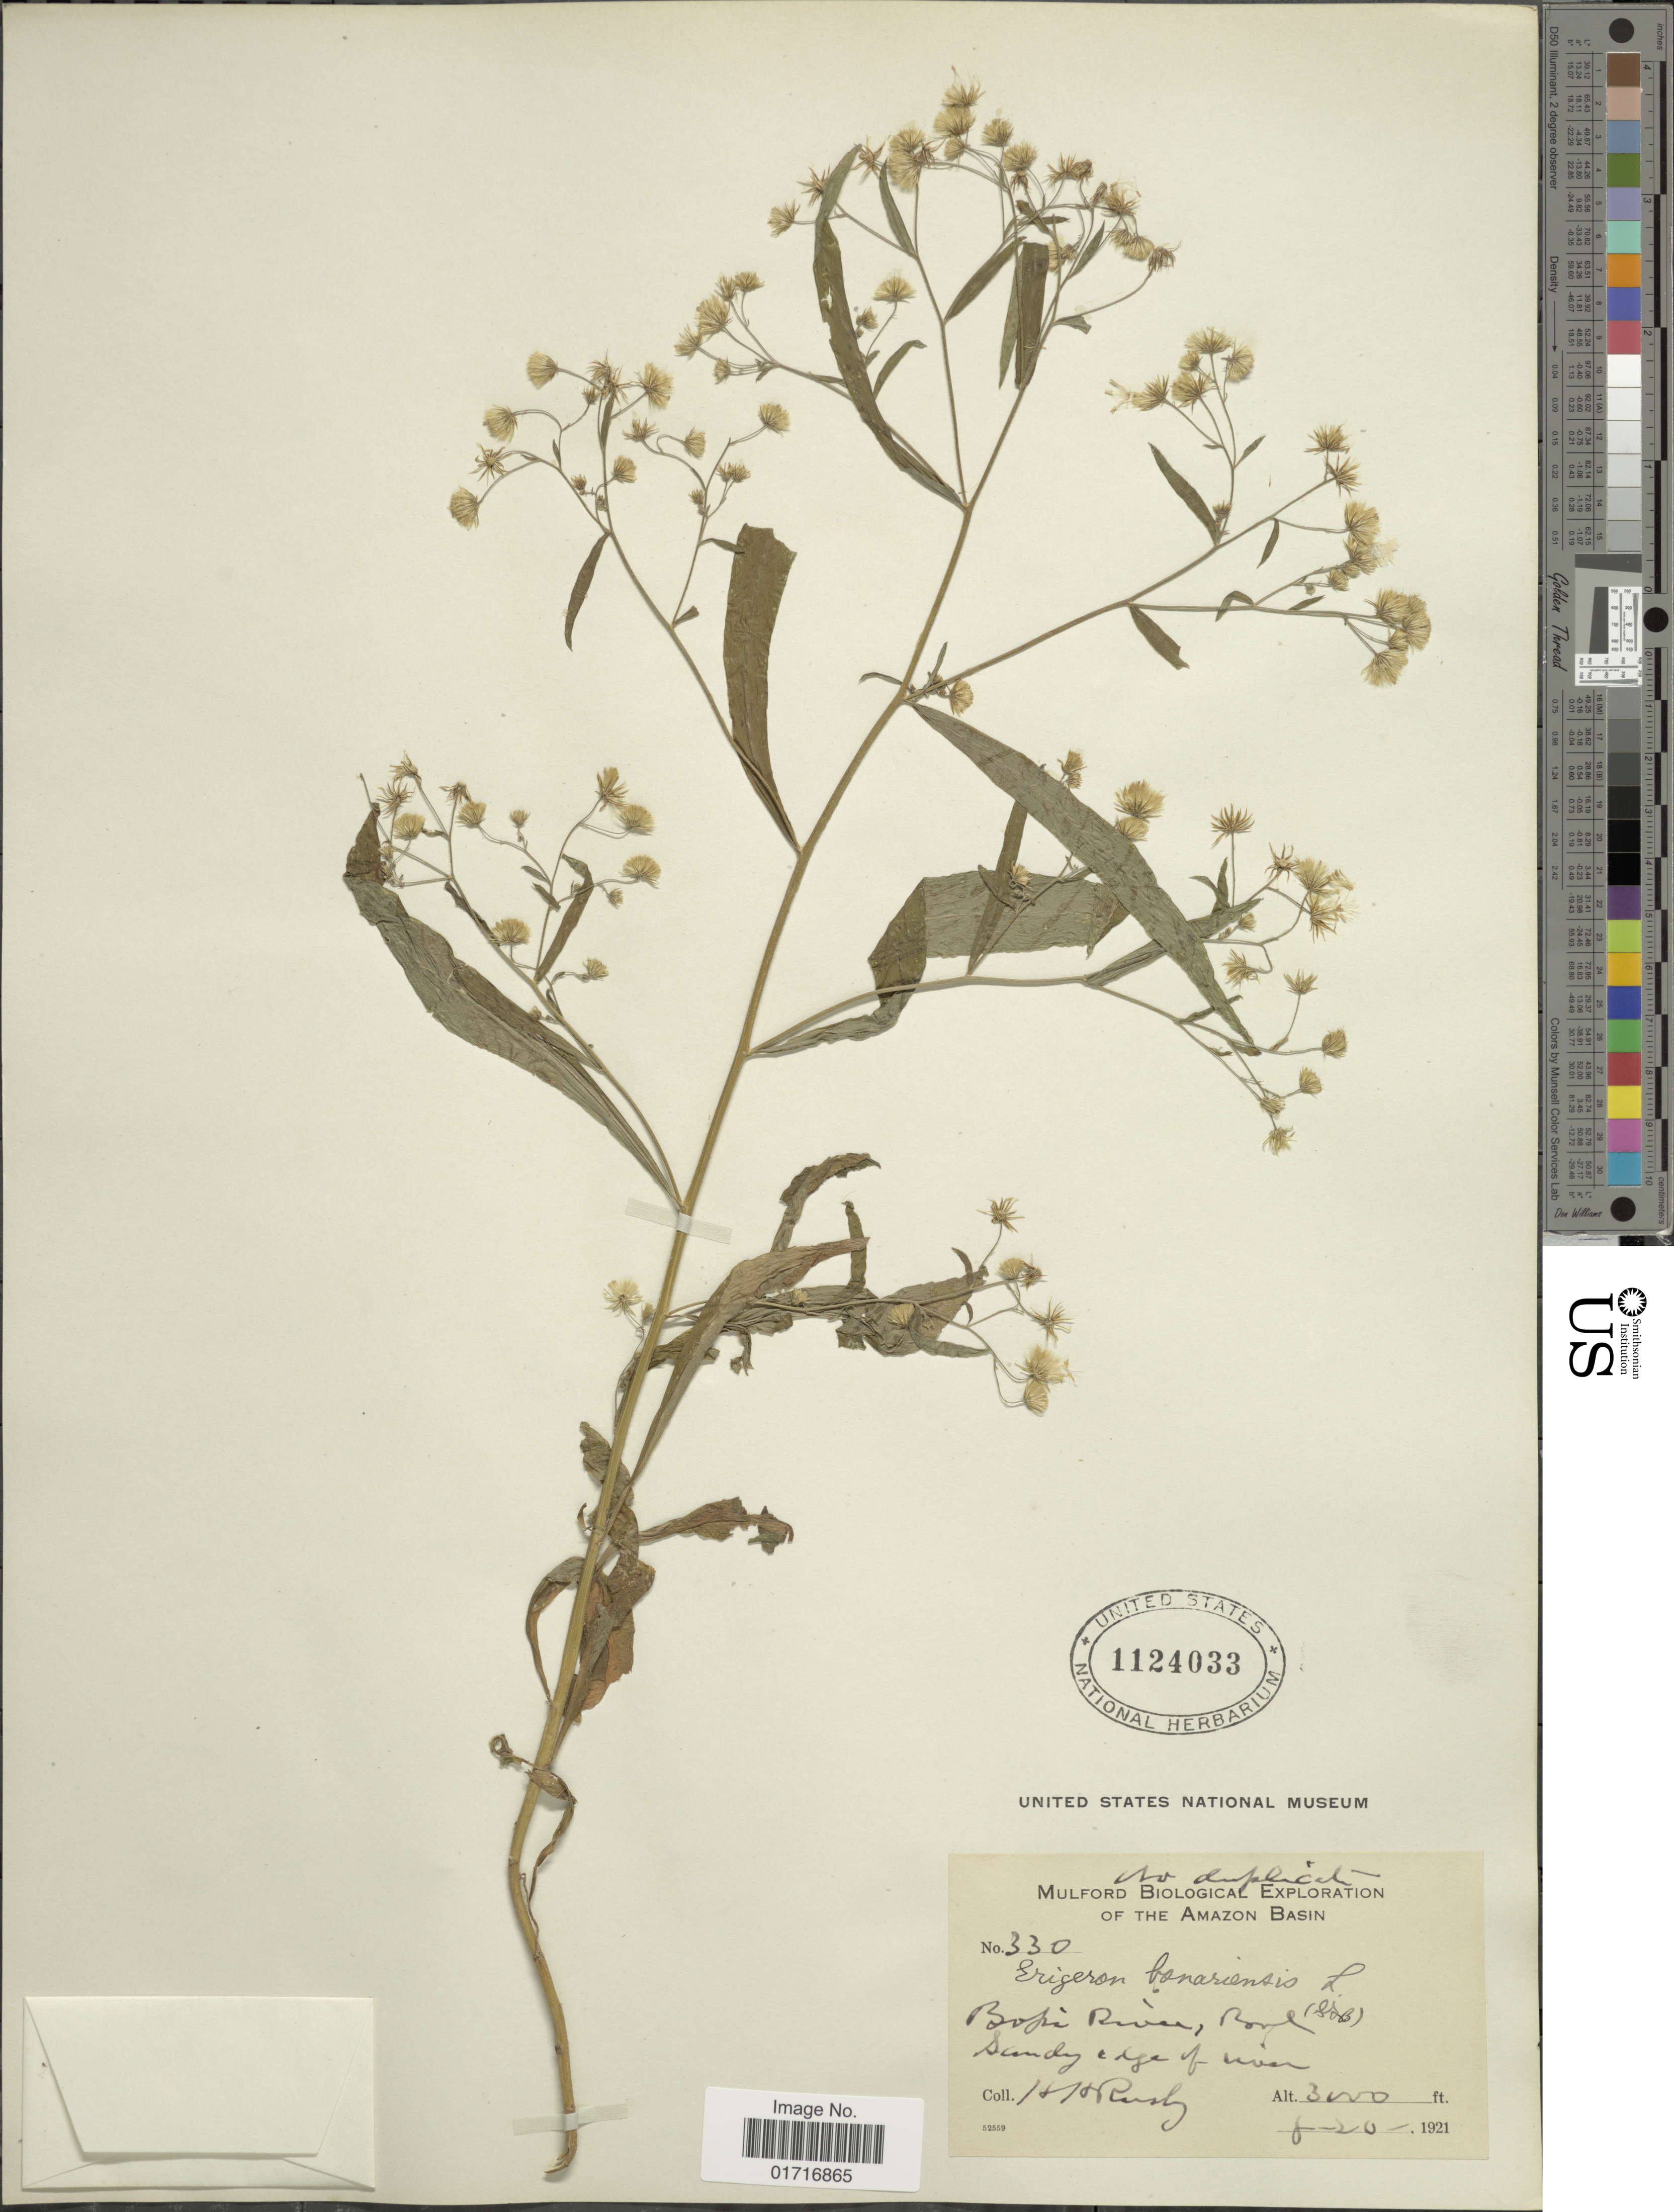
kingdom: Plantae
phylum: Tracheophyta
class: Magnoliopsida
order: Asterales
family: Asteraceae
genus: Conyza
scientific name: Conyza bonariensis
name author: (L.) Cronq.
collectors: H. H. Rusby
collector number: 330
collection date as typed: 8-20-1921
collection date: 1921-08-20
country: Bolivia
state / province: La Paz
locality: Bopi River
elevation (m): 914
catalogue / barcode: US 1124033